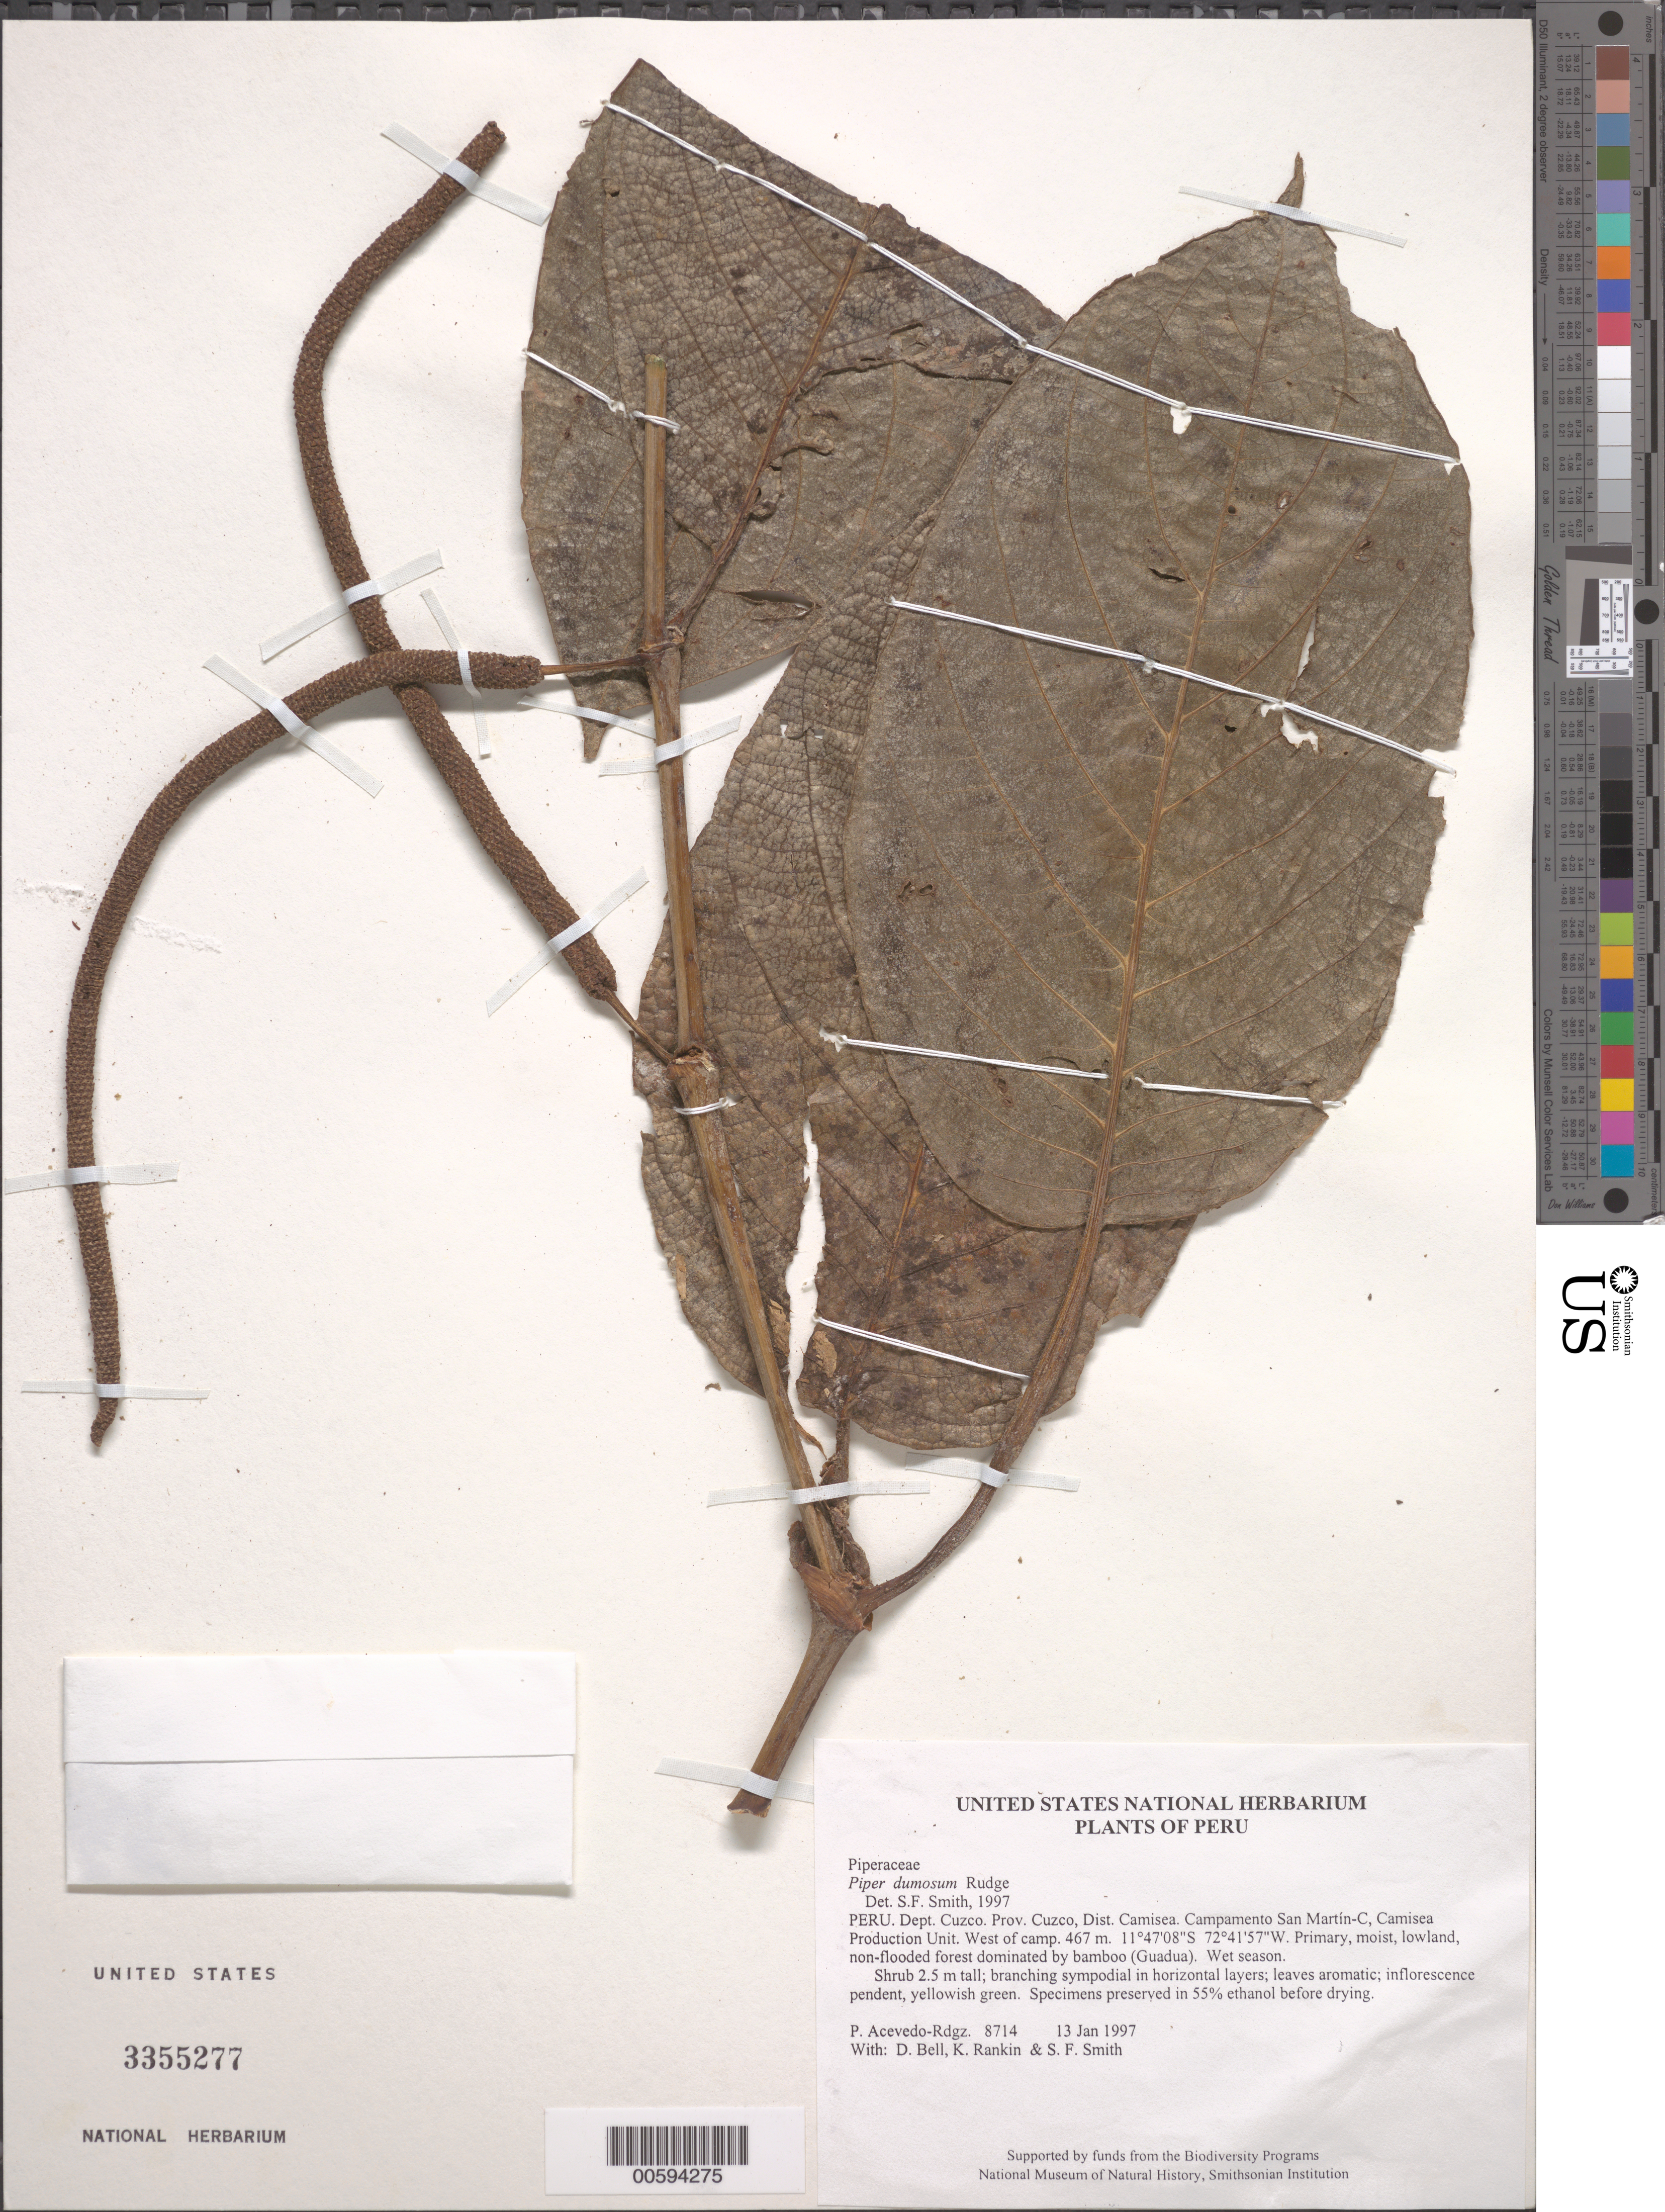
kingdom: Plantae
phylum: Tracheophyta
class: Magnoliopsida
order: Piperales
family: Piperaceae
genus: Piper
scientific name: Piper dumosum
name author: Rudge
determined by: Smith, Stephen F., (US), NMNH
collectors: P. Acevedo-Rodr., D. A. Bell, K. B. Rankin & S.F. Smith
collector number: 8714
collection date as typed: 13 Jan 1997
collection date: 1997-01-13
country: Peru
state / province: Cusco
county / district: Cusco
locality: Districto Camisea, Campamento San Martín-C, Camisea Production Unit. West of camp.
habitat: Primary, moist, lowland, non-flooded forest dominated by bamboo (Guadua). Wet season.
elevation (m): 467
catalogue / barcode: US 3355277